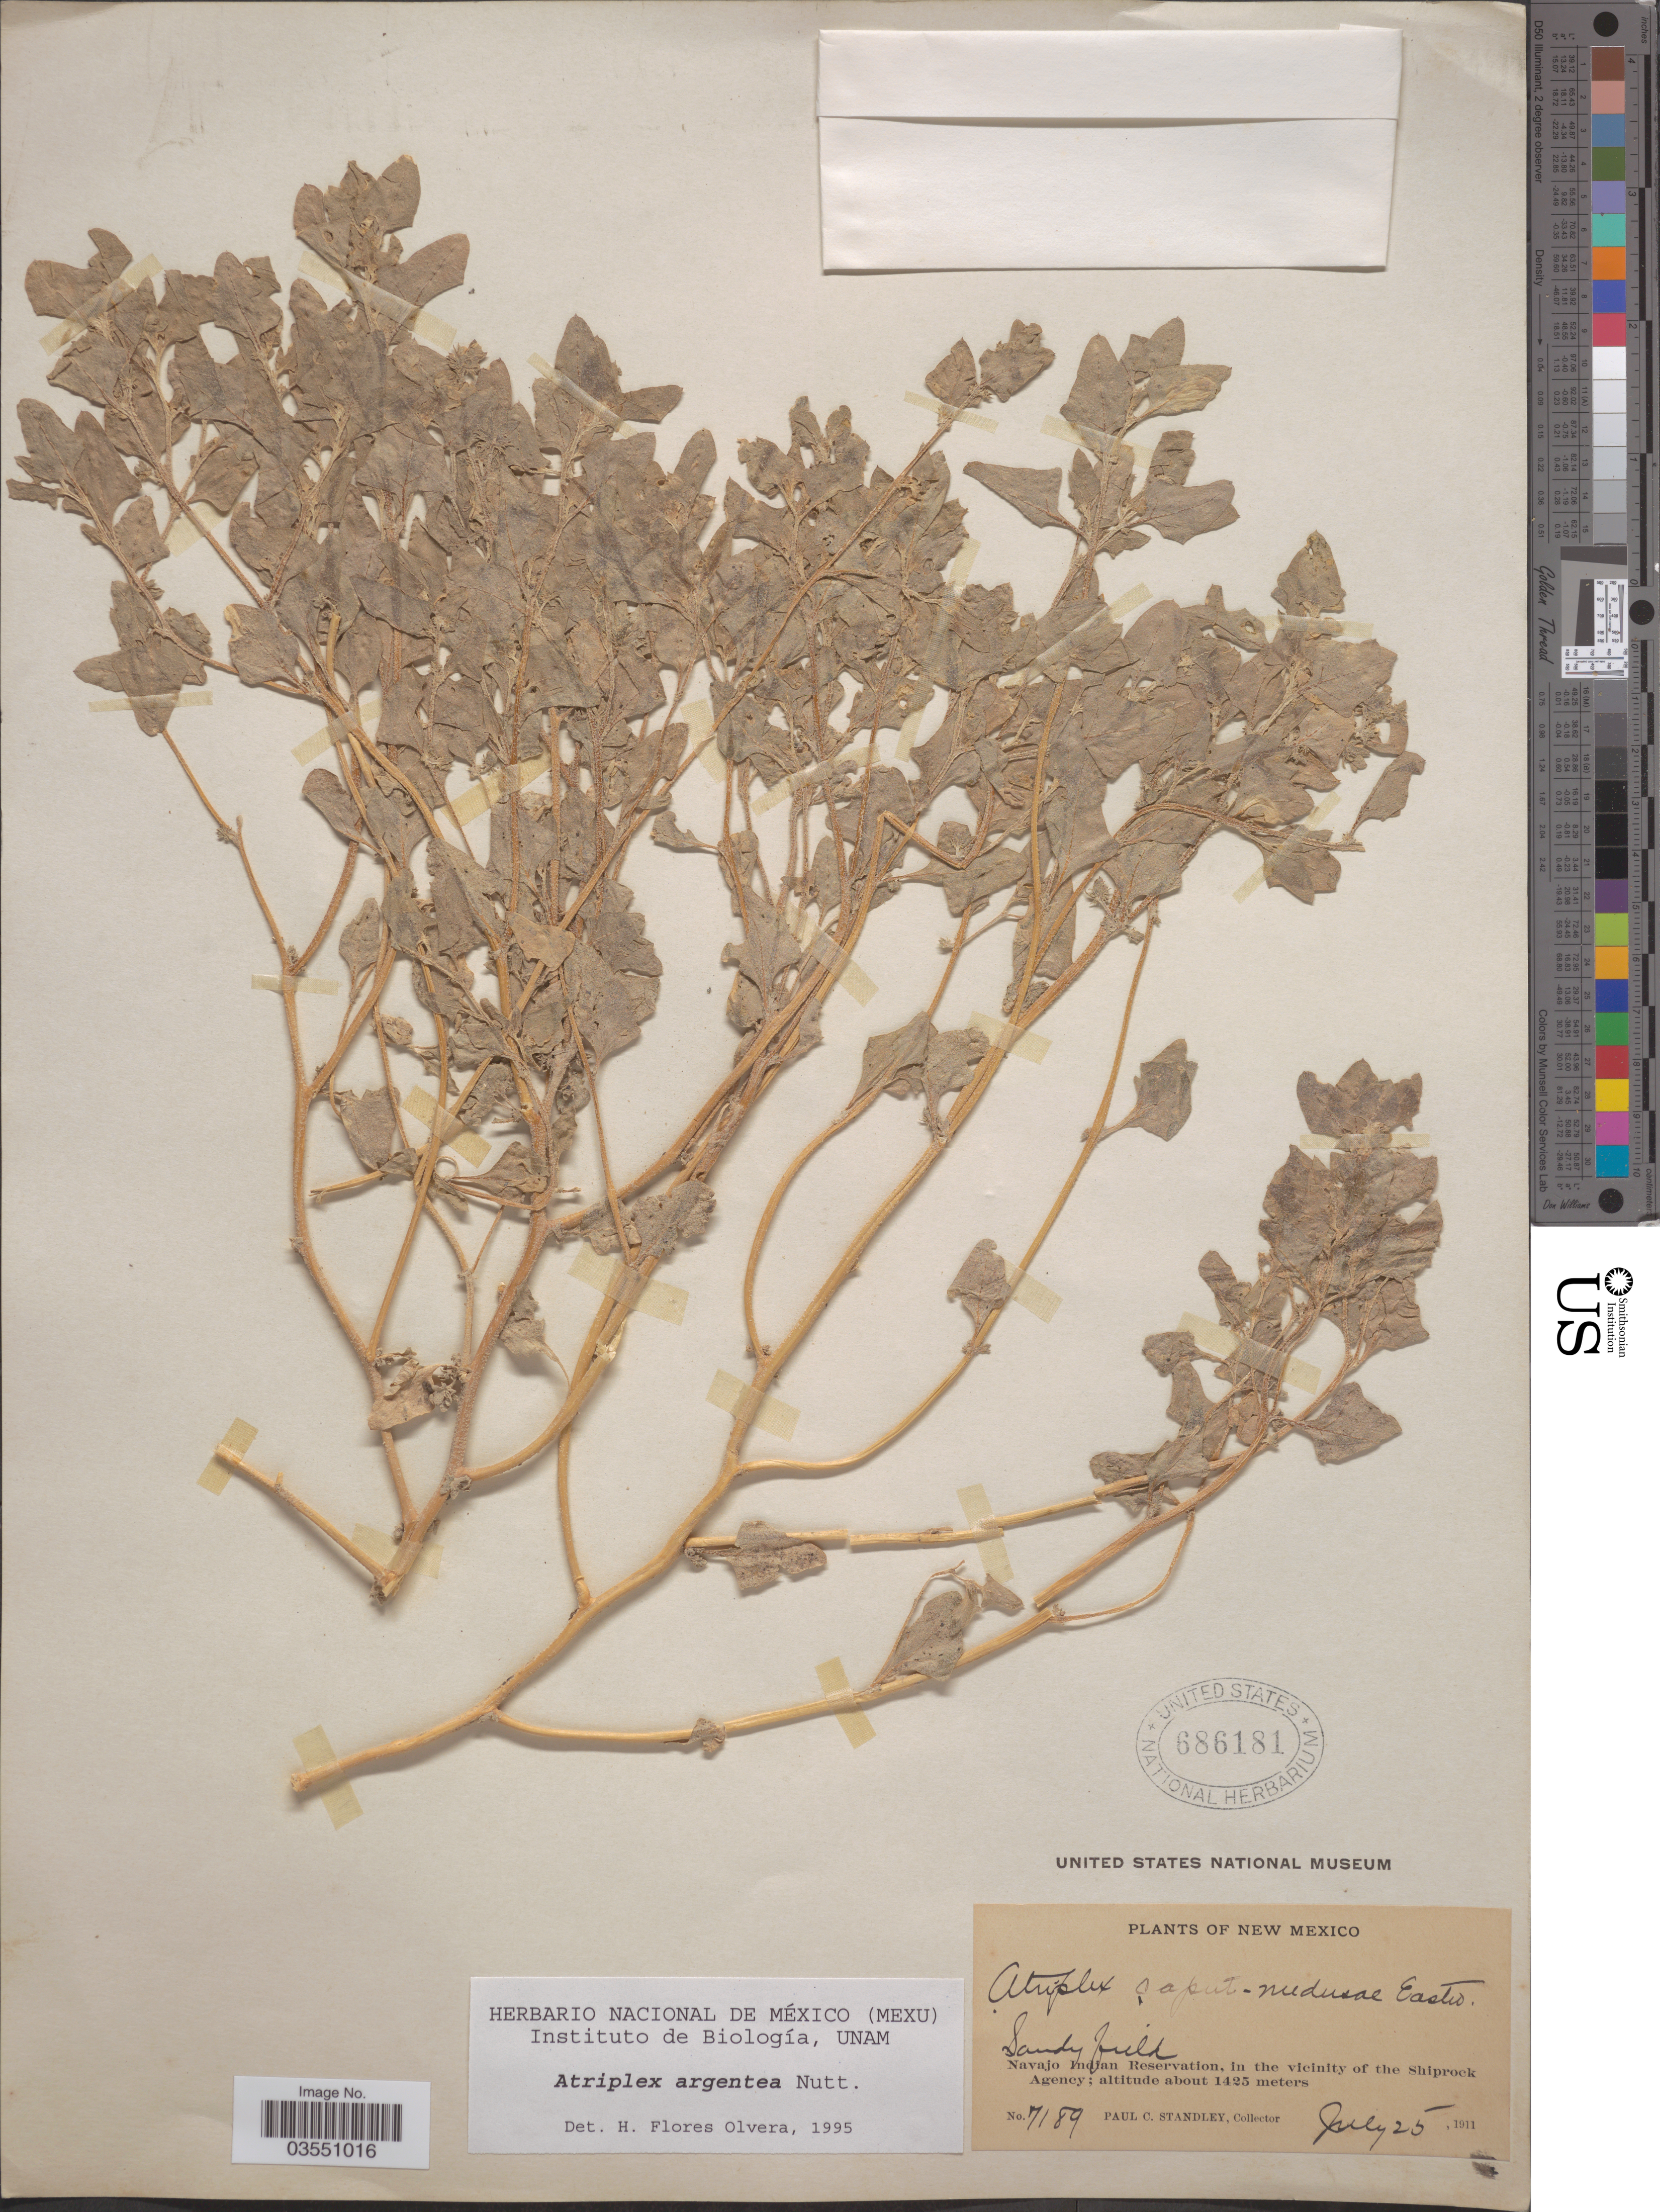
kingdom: Plantae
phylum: Tracheophyta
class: Magnoliopsida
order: Caryophyllales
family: Amaranthaceae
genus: Atriplex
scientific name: Atriplex argentea var. expansa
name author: (S. Watson) S.L. Welsh & Reveal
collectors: P. C. Standley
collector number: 7189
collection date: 1911-07-25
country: United States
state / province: New Mexico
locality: Navajo Indian Reservation, in the vicinity of the Shiprock Agency.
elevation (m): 1425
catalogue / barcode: US 686181